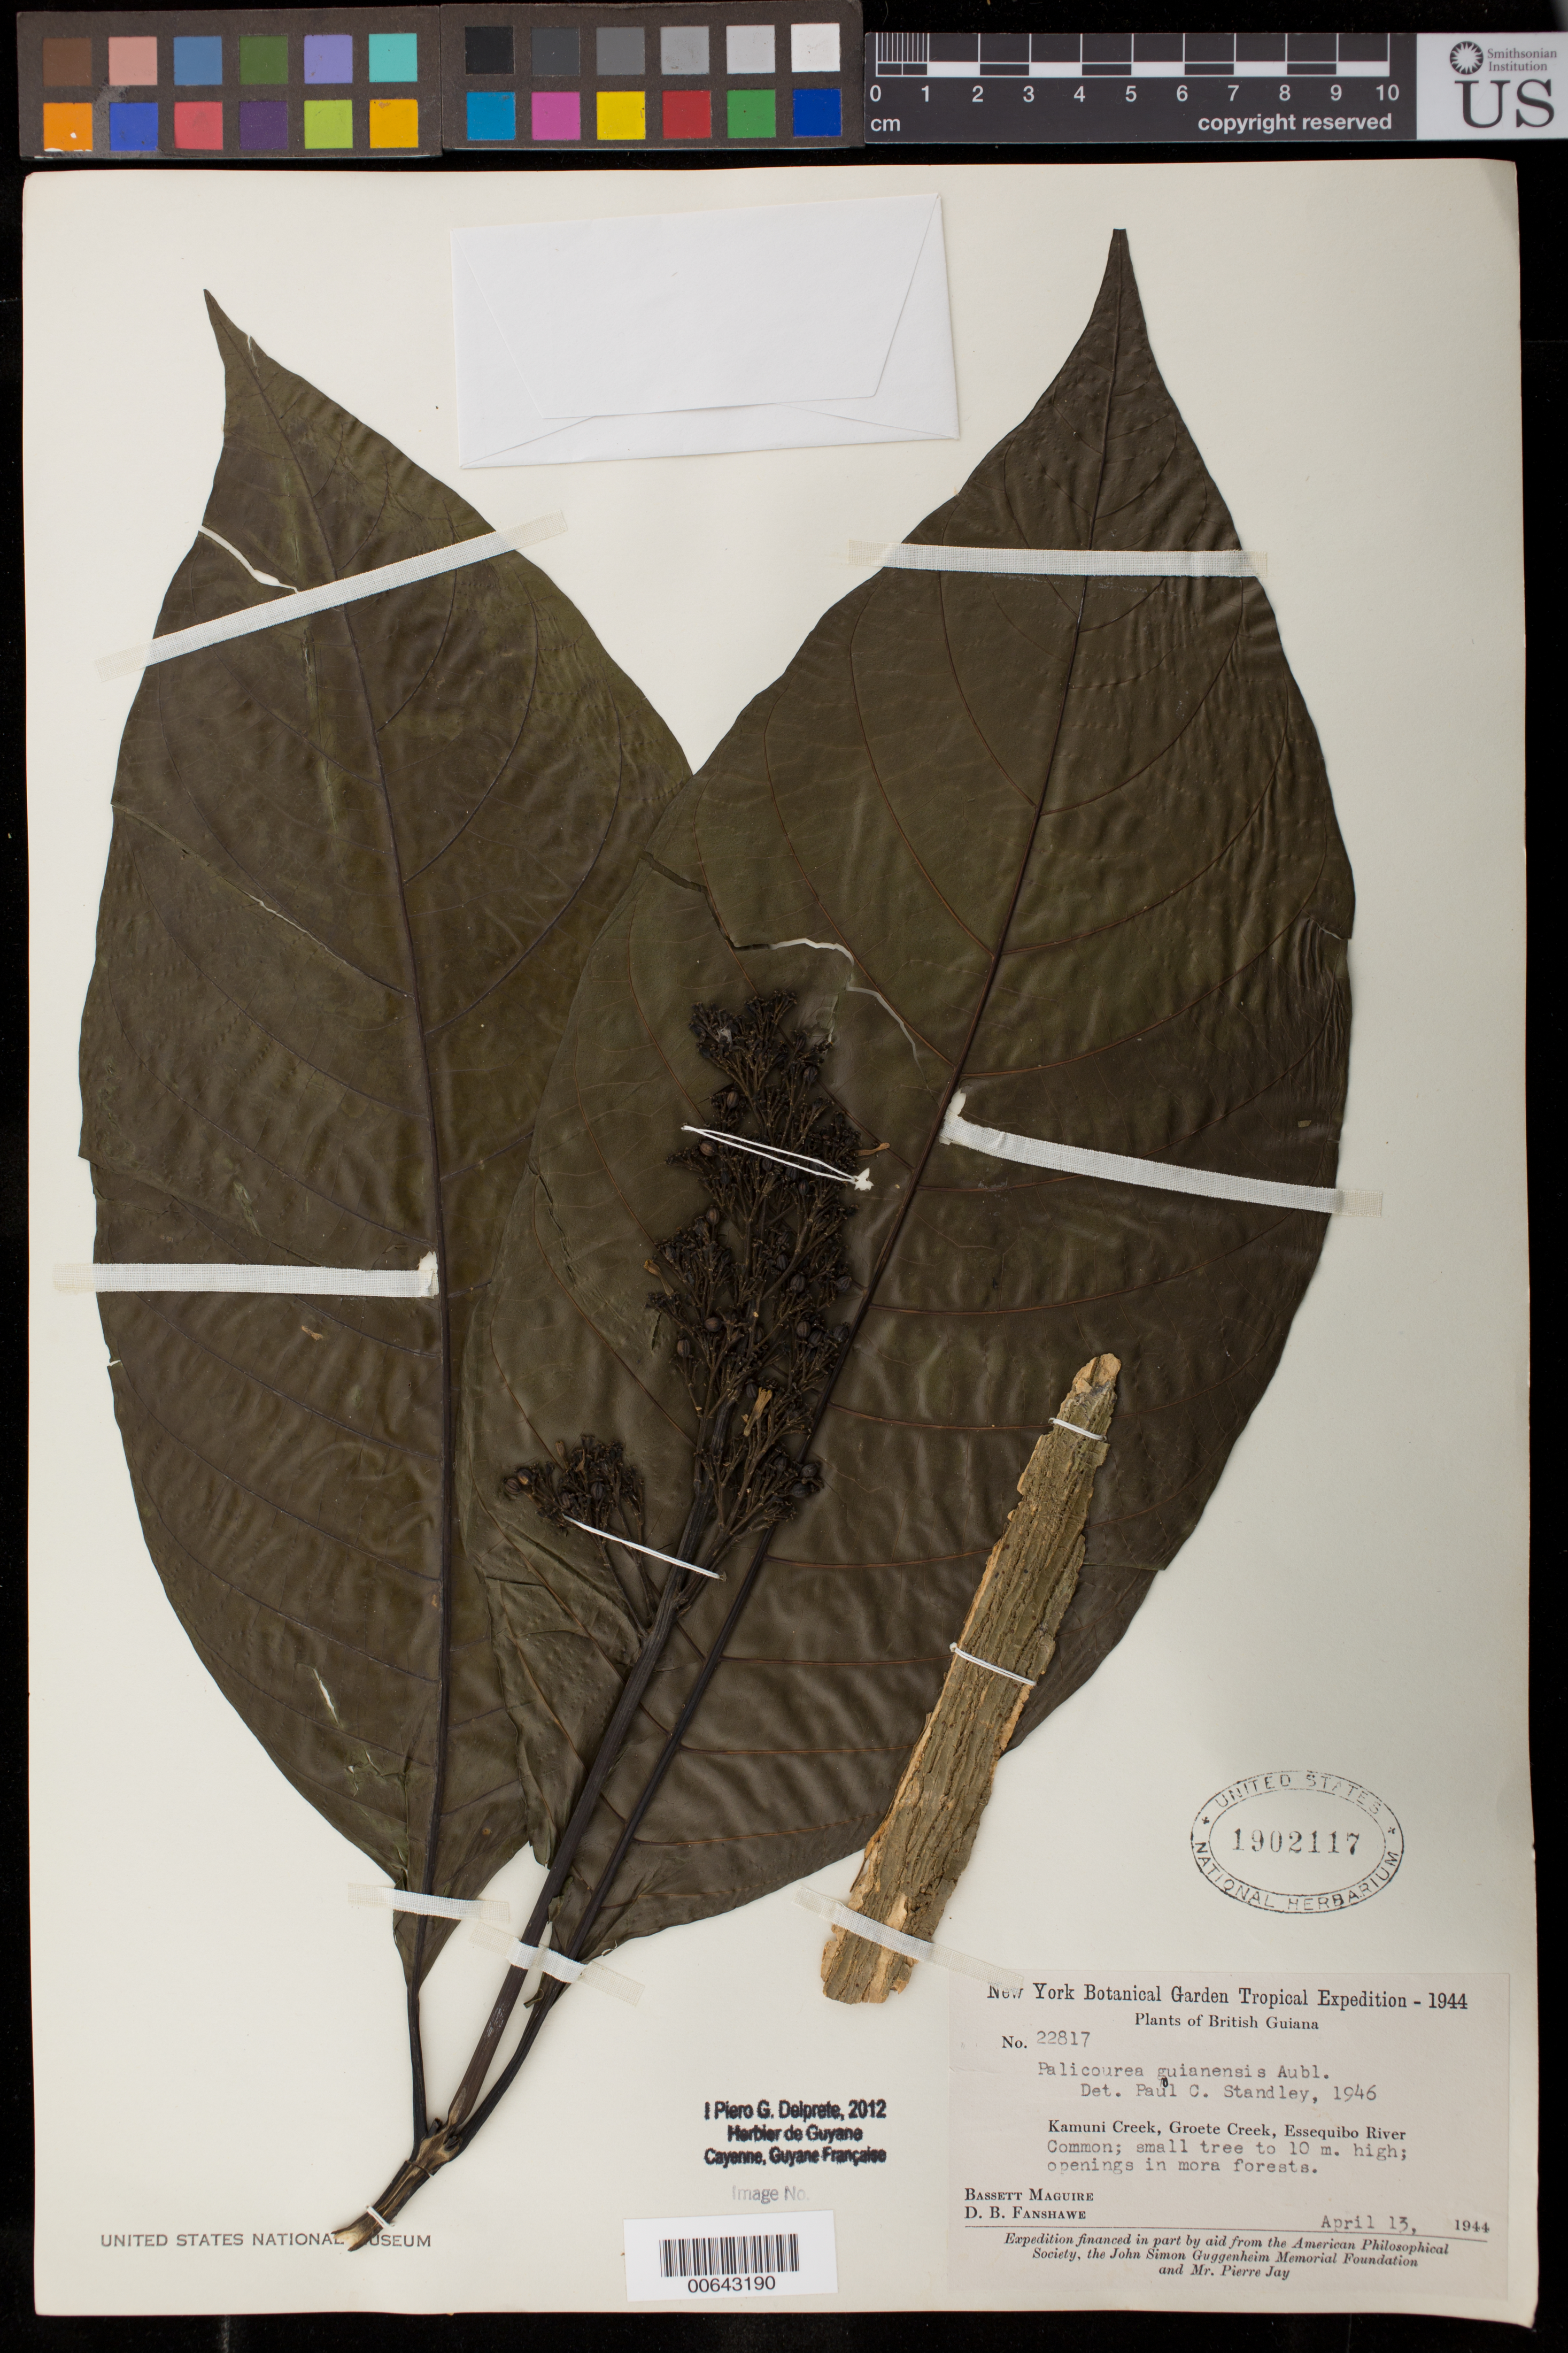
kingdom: Plantae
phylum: Tracheophyta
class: Magnoliopsida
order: Gentianales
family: Rubiaceae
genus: Palicourea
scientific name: Palicourea guianensis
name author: Aubl.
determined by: Standley, Paul C.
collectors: B. Maguire & D. B. Fanshawe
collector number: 22817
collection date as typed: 13-Apr-44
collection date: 1944-04-13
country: Guyana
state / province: Essequibo Isl-W. Demerara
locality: Kamuni Creek, Groete Creek, Essequibo River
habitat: Openings in Mora forests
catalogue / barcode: US 1902117